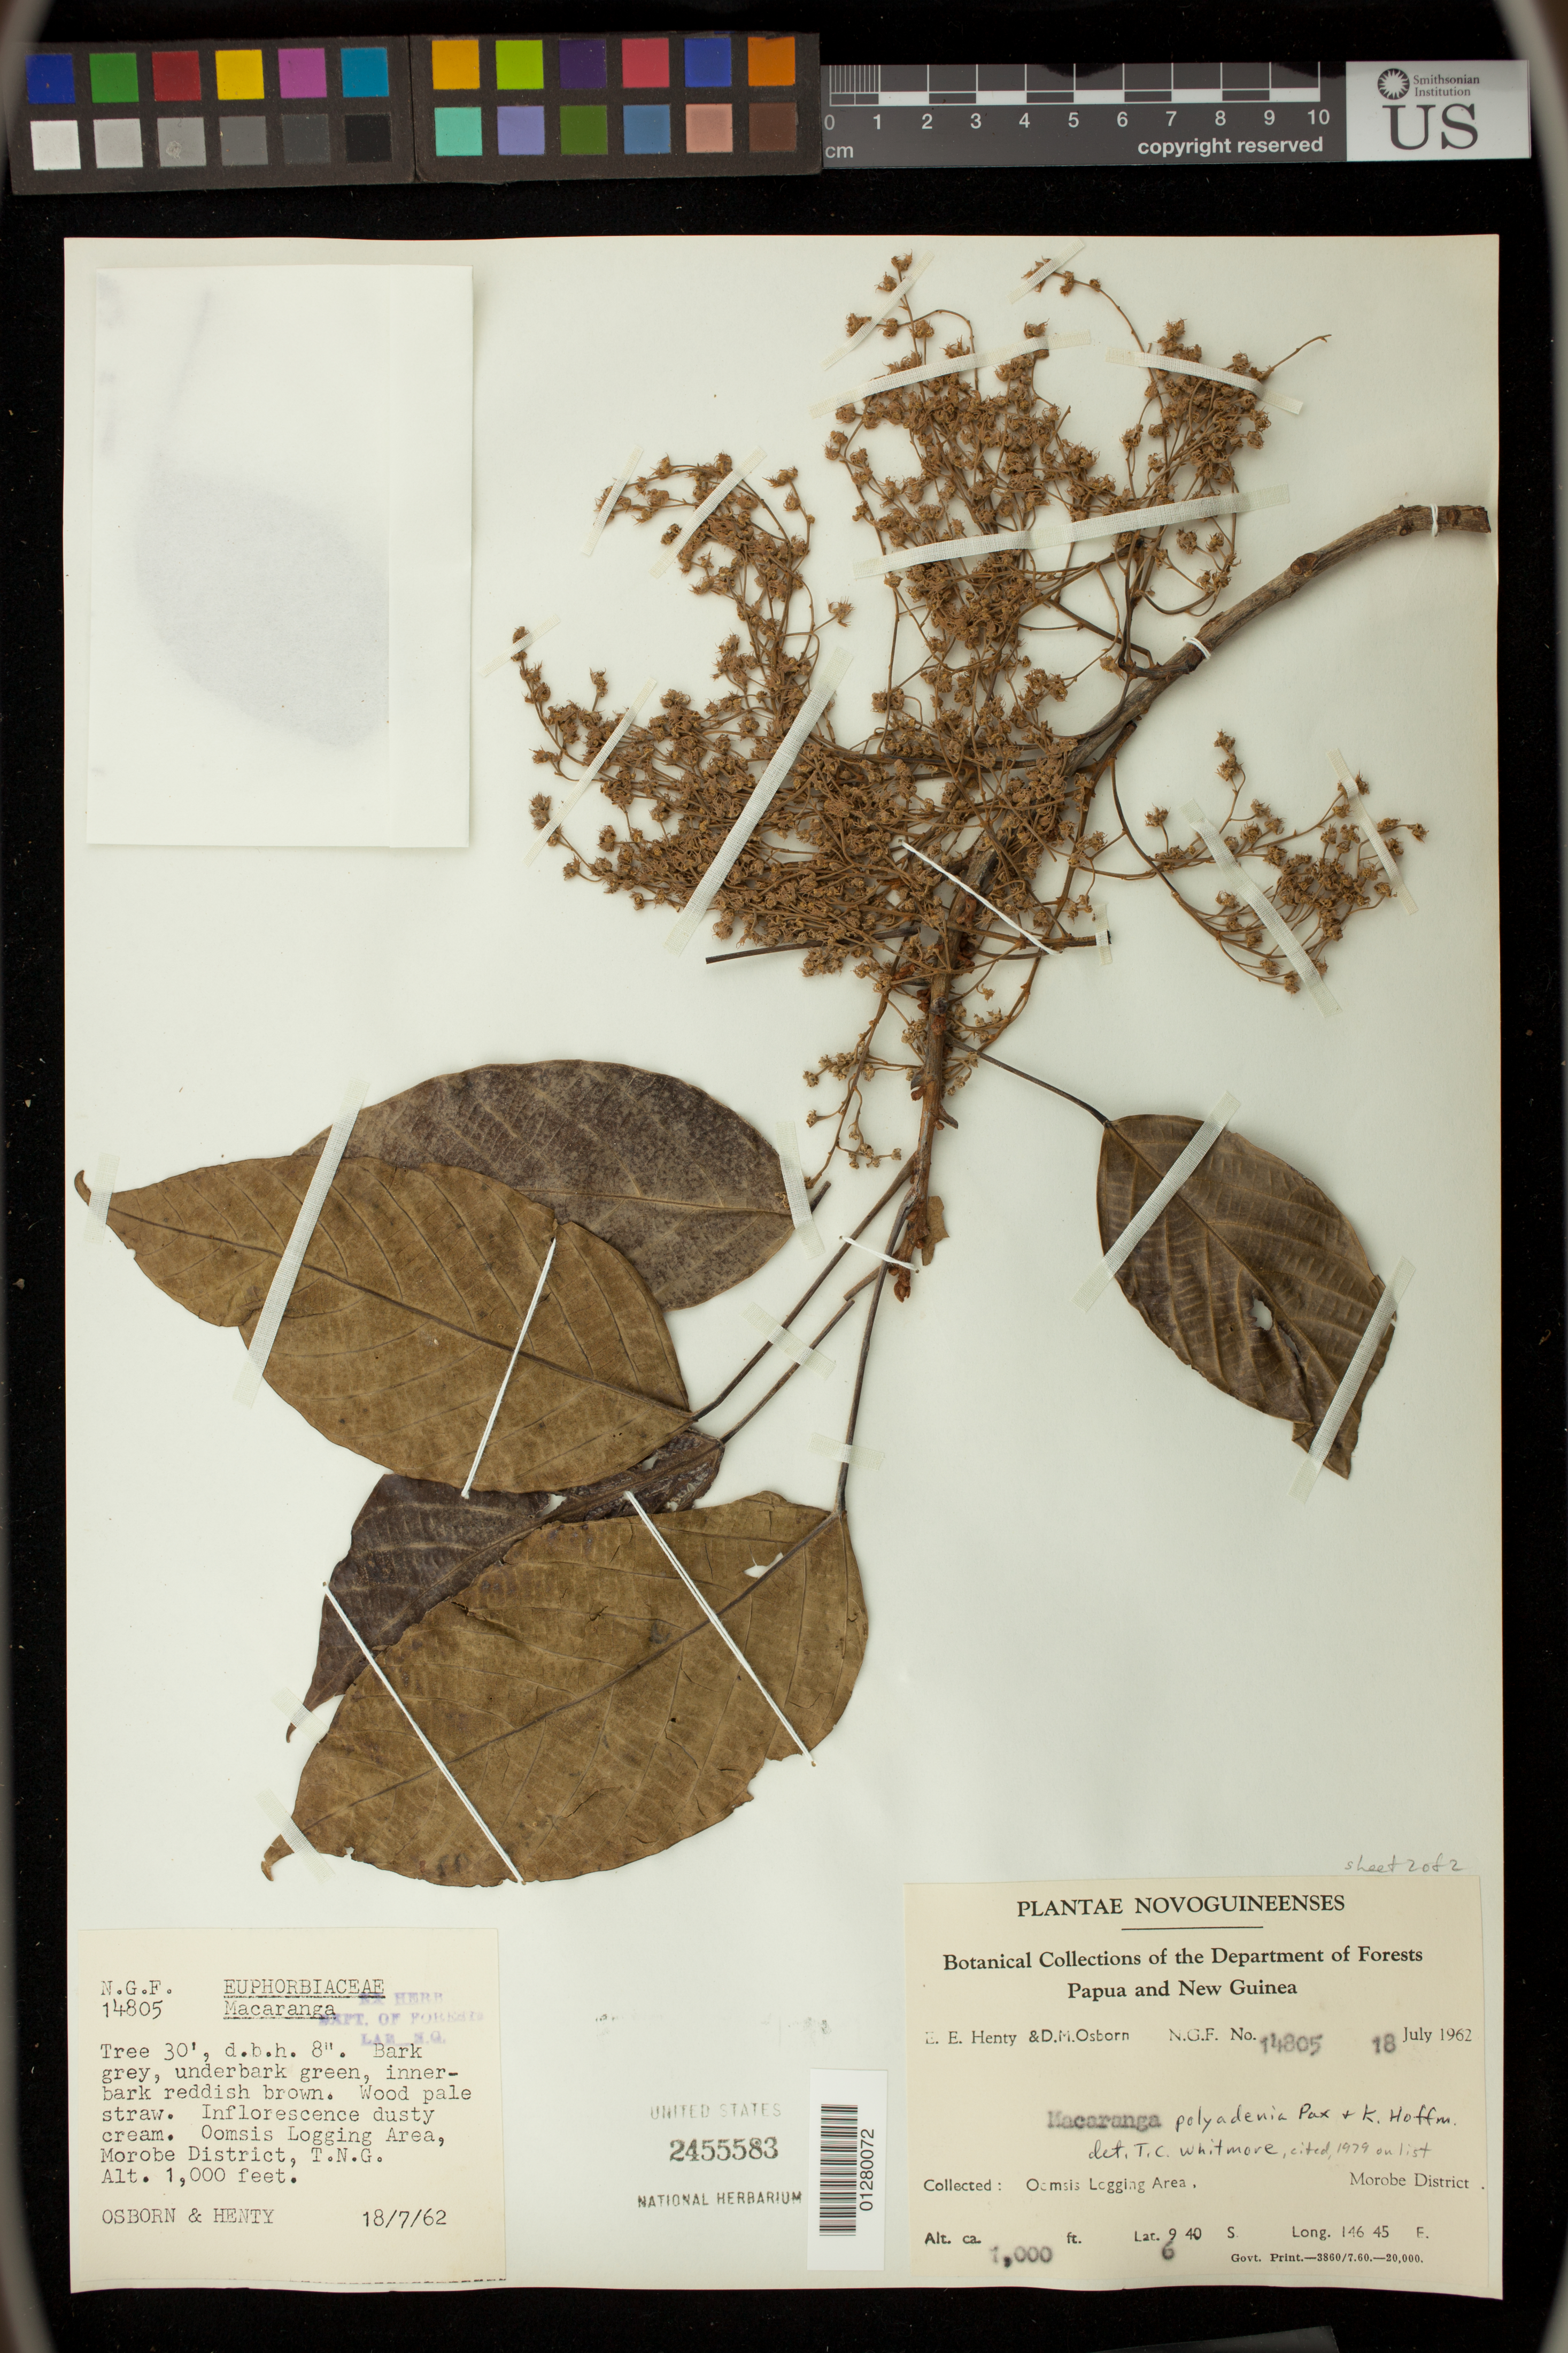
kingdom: Plantae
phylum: Tracheophyta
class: Magnoliopsida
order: Malpighiales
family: Euphorbiaceae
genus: Macaranga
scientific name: Macaranga polyadenia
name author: Pax & K. Hoffm.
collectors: E. Henty & D. Osborn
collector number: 14805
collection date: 1962-07-18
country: Papua New Guinea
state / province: Morobe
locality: Oomsis Logging Area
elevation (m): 305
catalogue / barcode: US 2455583